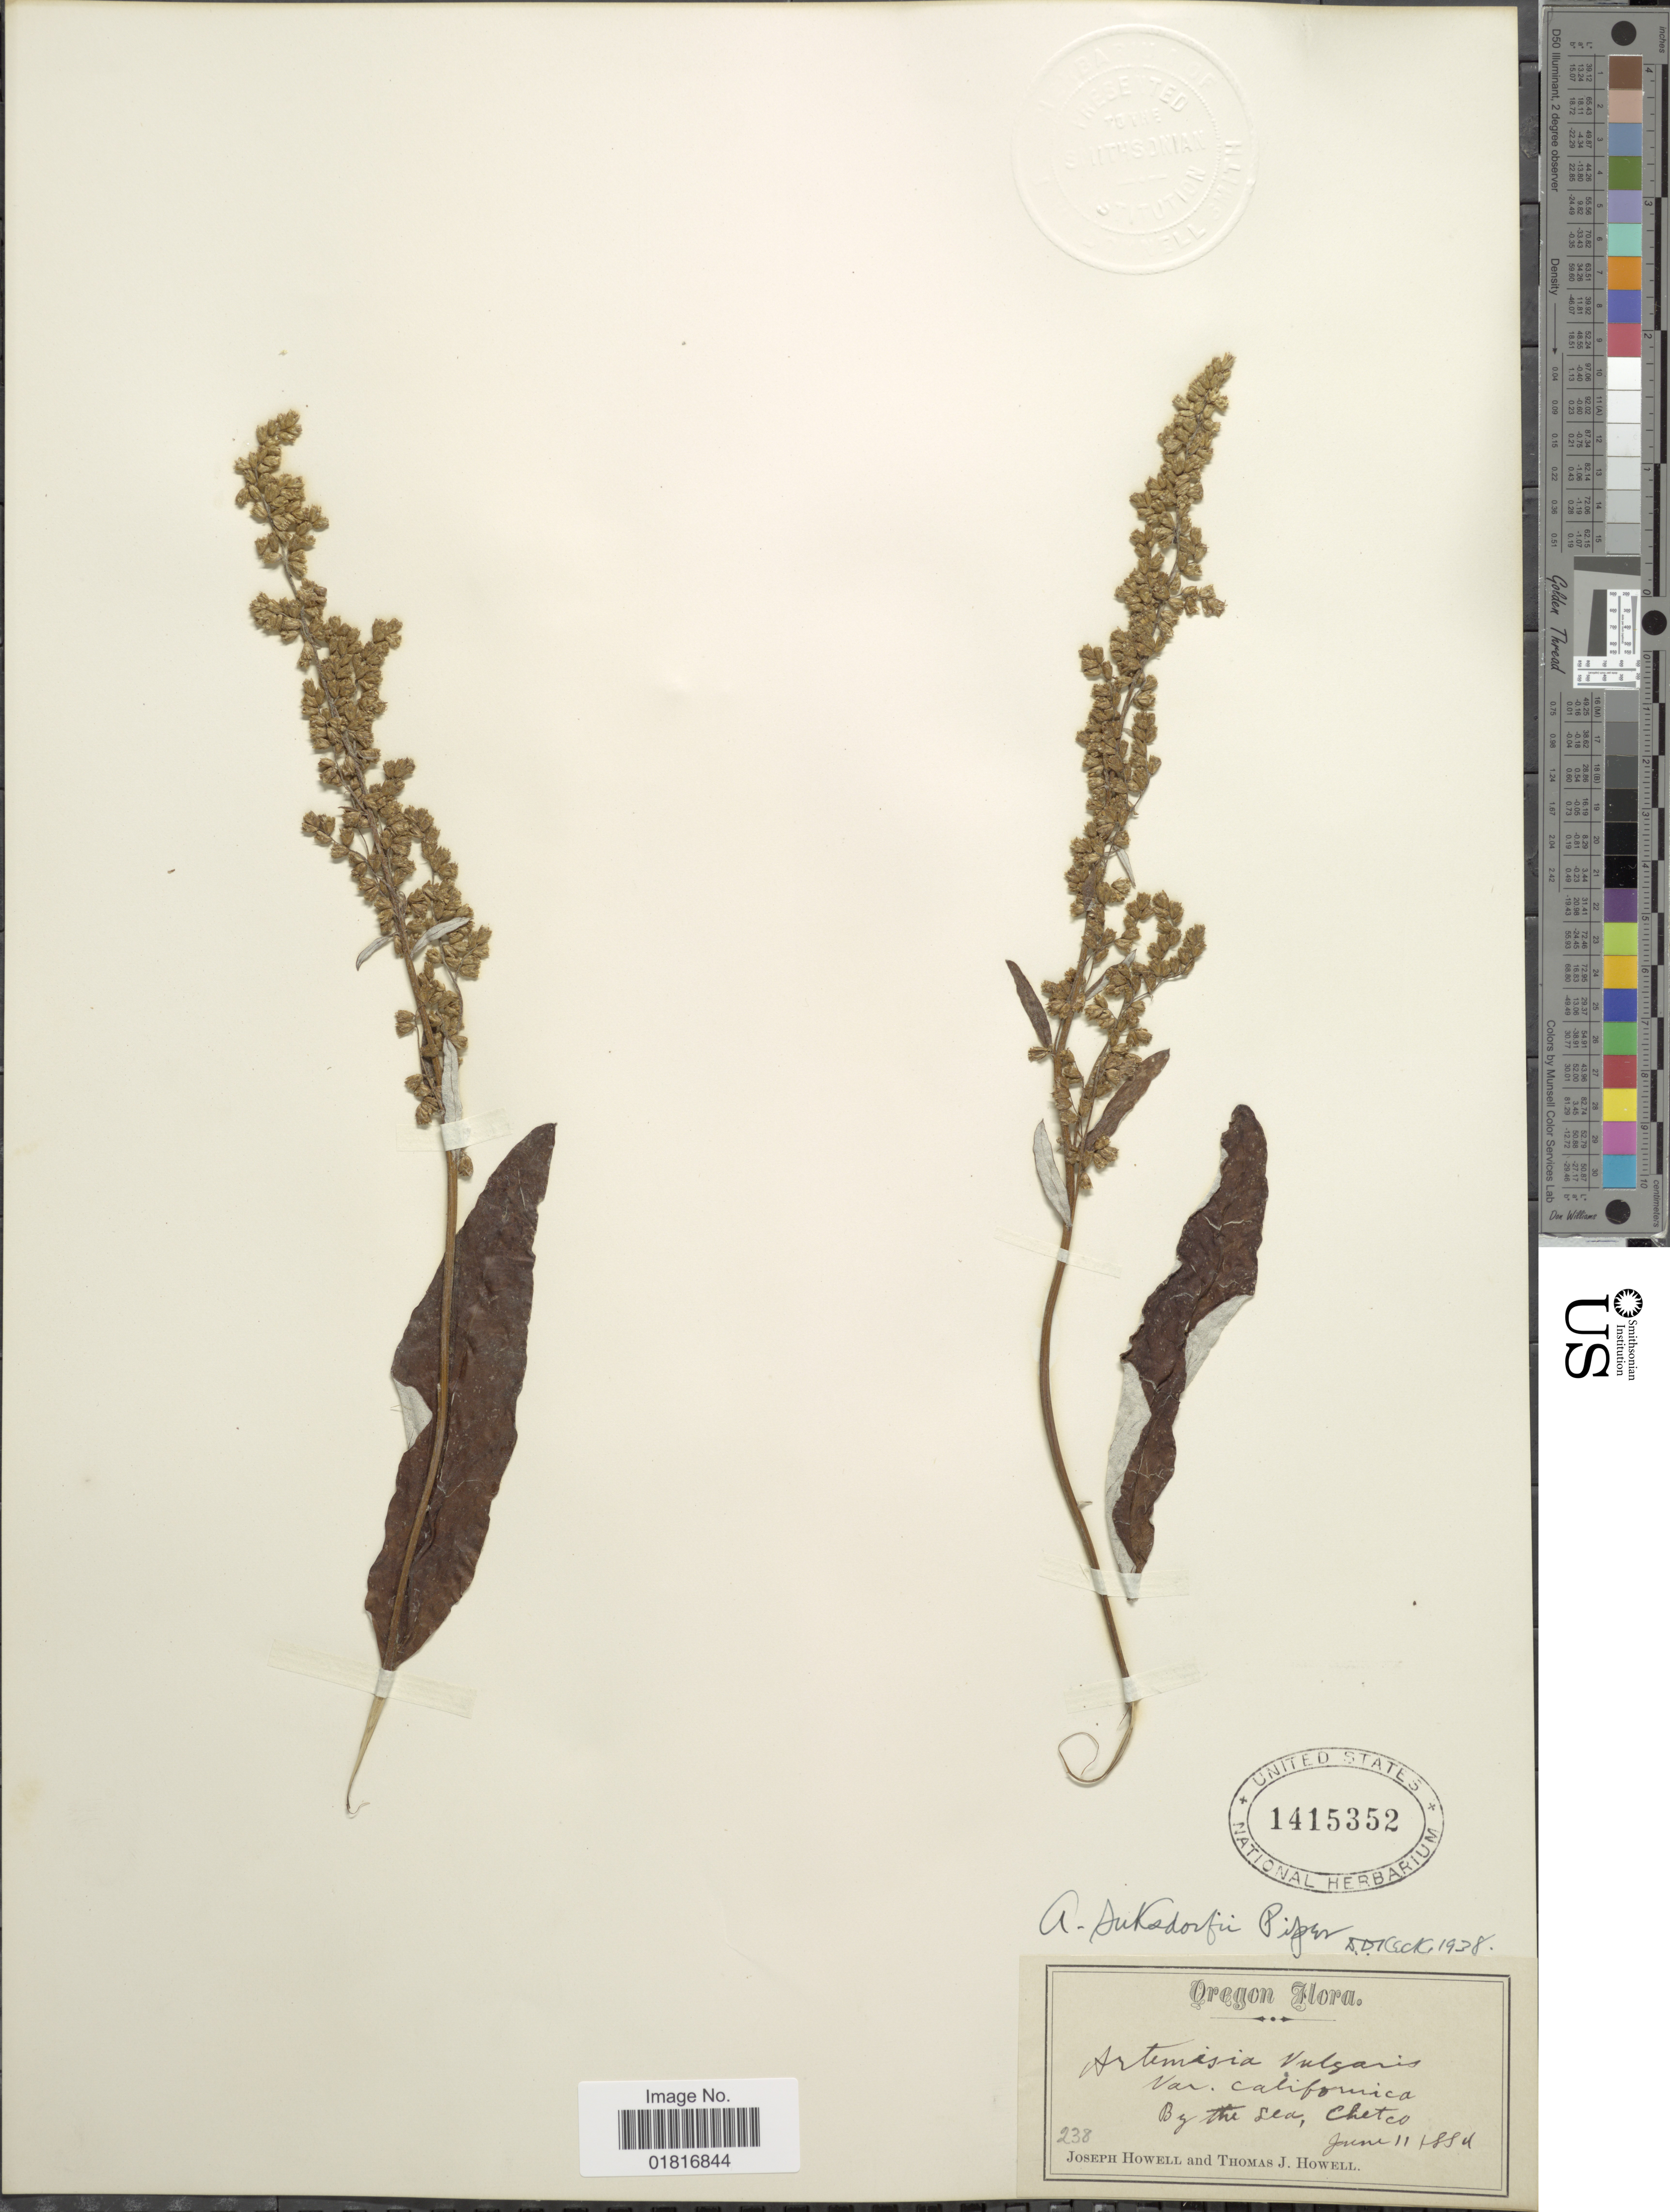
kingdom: Plantae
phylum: Tracheophyta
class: Magnoliopsida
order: Asterales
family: Asteraceae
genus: Artemisia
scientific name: Artemisia suksdorfii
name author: Piper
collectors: J. Howell & T. J. Howell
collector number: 238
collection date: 1884-06-11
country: United States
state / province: Oregon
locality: By the sea, Chetco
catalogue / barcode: US 1415352